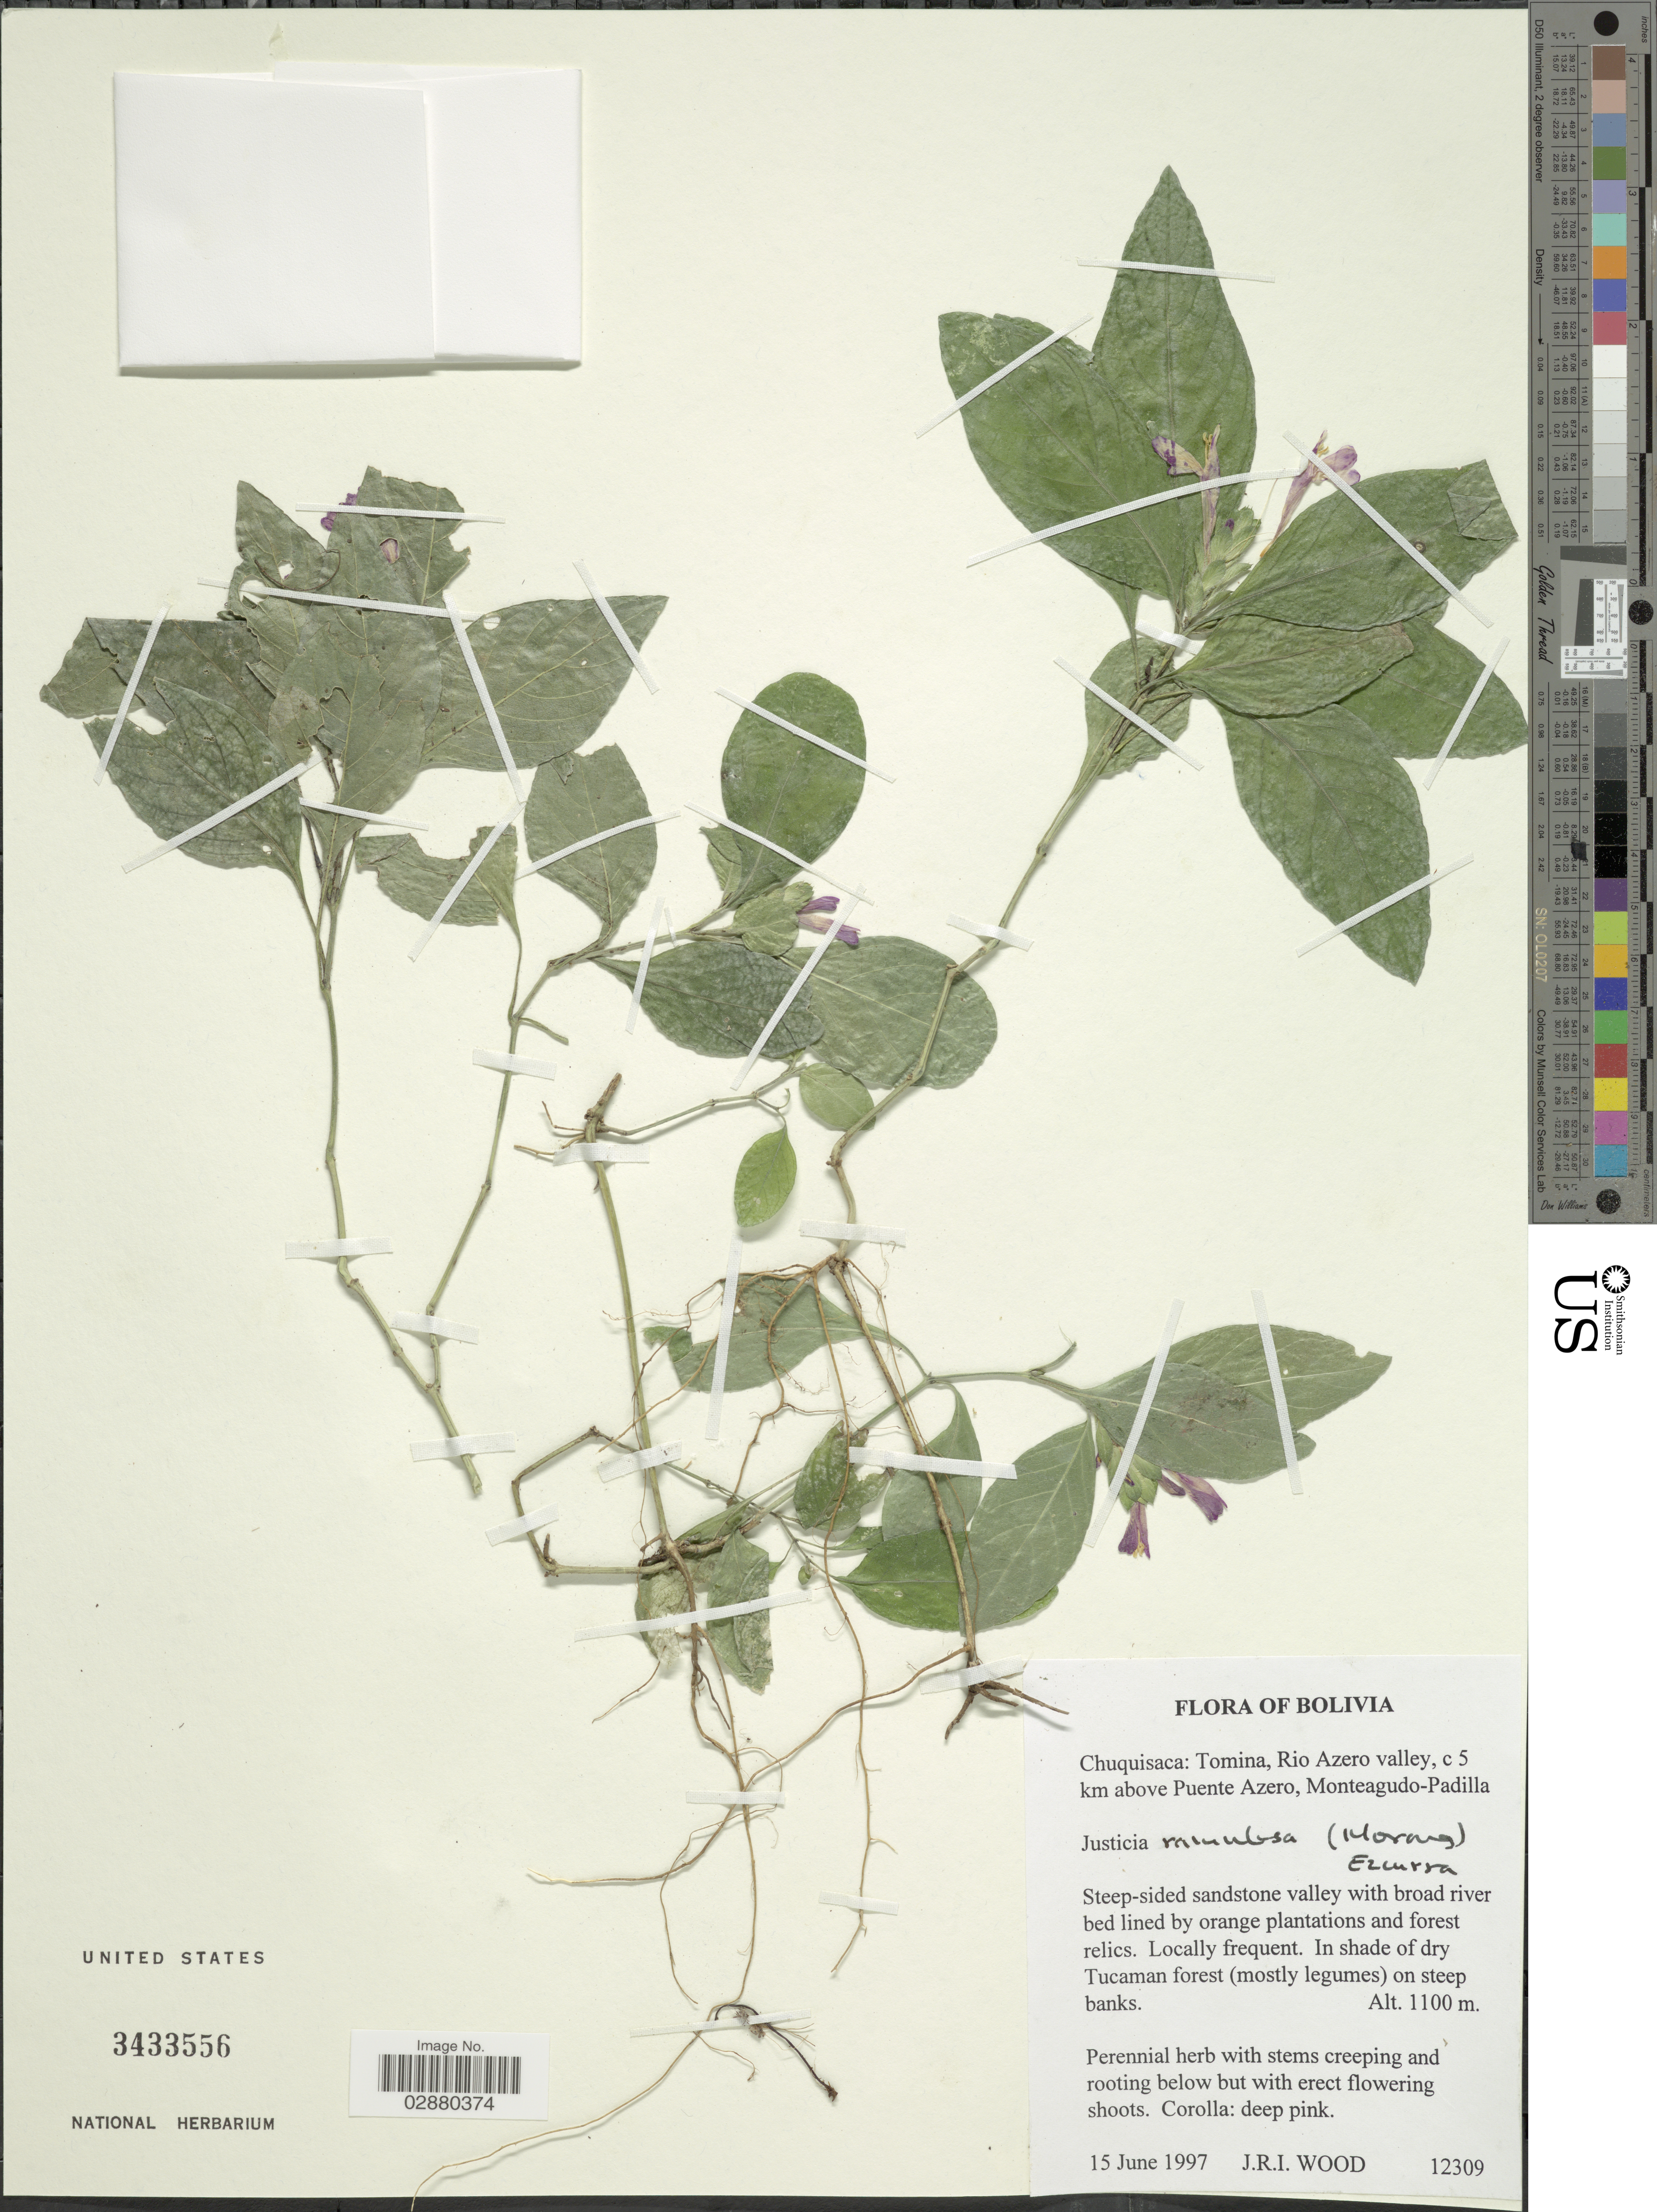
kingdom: Plantae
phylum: Tracheophyta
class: Magnoliopsida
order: Lamiales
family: Acanthaceae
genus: Justicia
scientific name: Justicia ramulosa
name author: (Morong) V.A.W. Graham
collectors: J. R. I. Wood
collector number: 12309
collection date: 1997-06-15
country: Bolivia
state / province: Chuquisaca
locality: Tomina, Rio Azero valley, c 5 km above Puente Azero, Monteagudo-Padilla.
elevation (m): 1100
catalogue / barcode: US 3433556